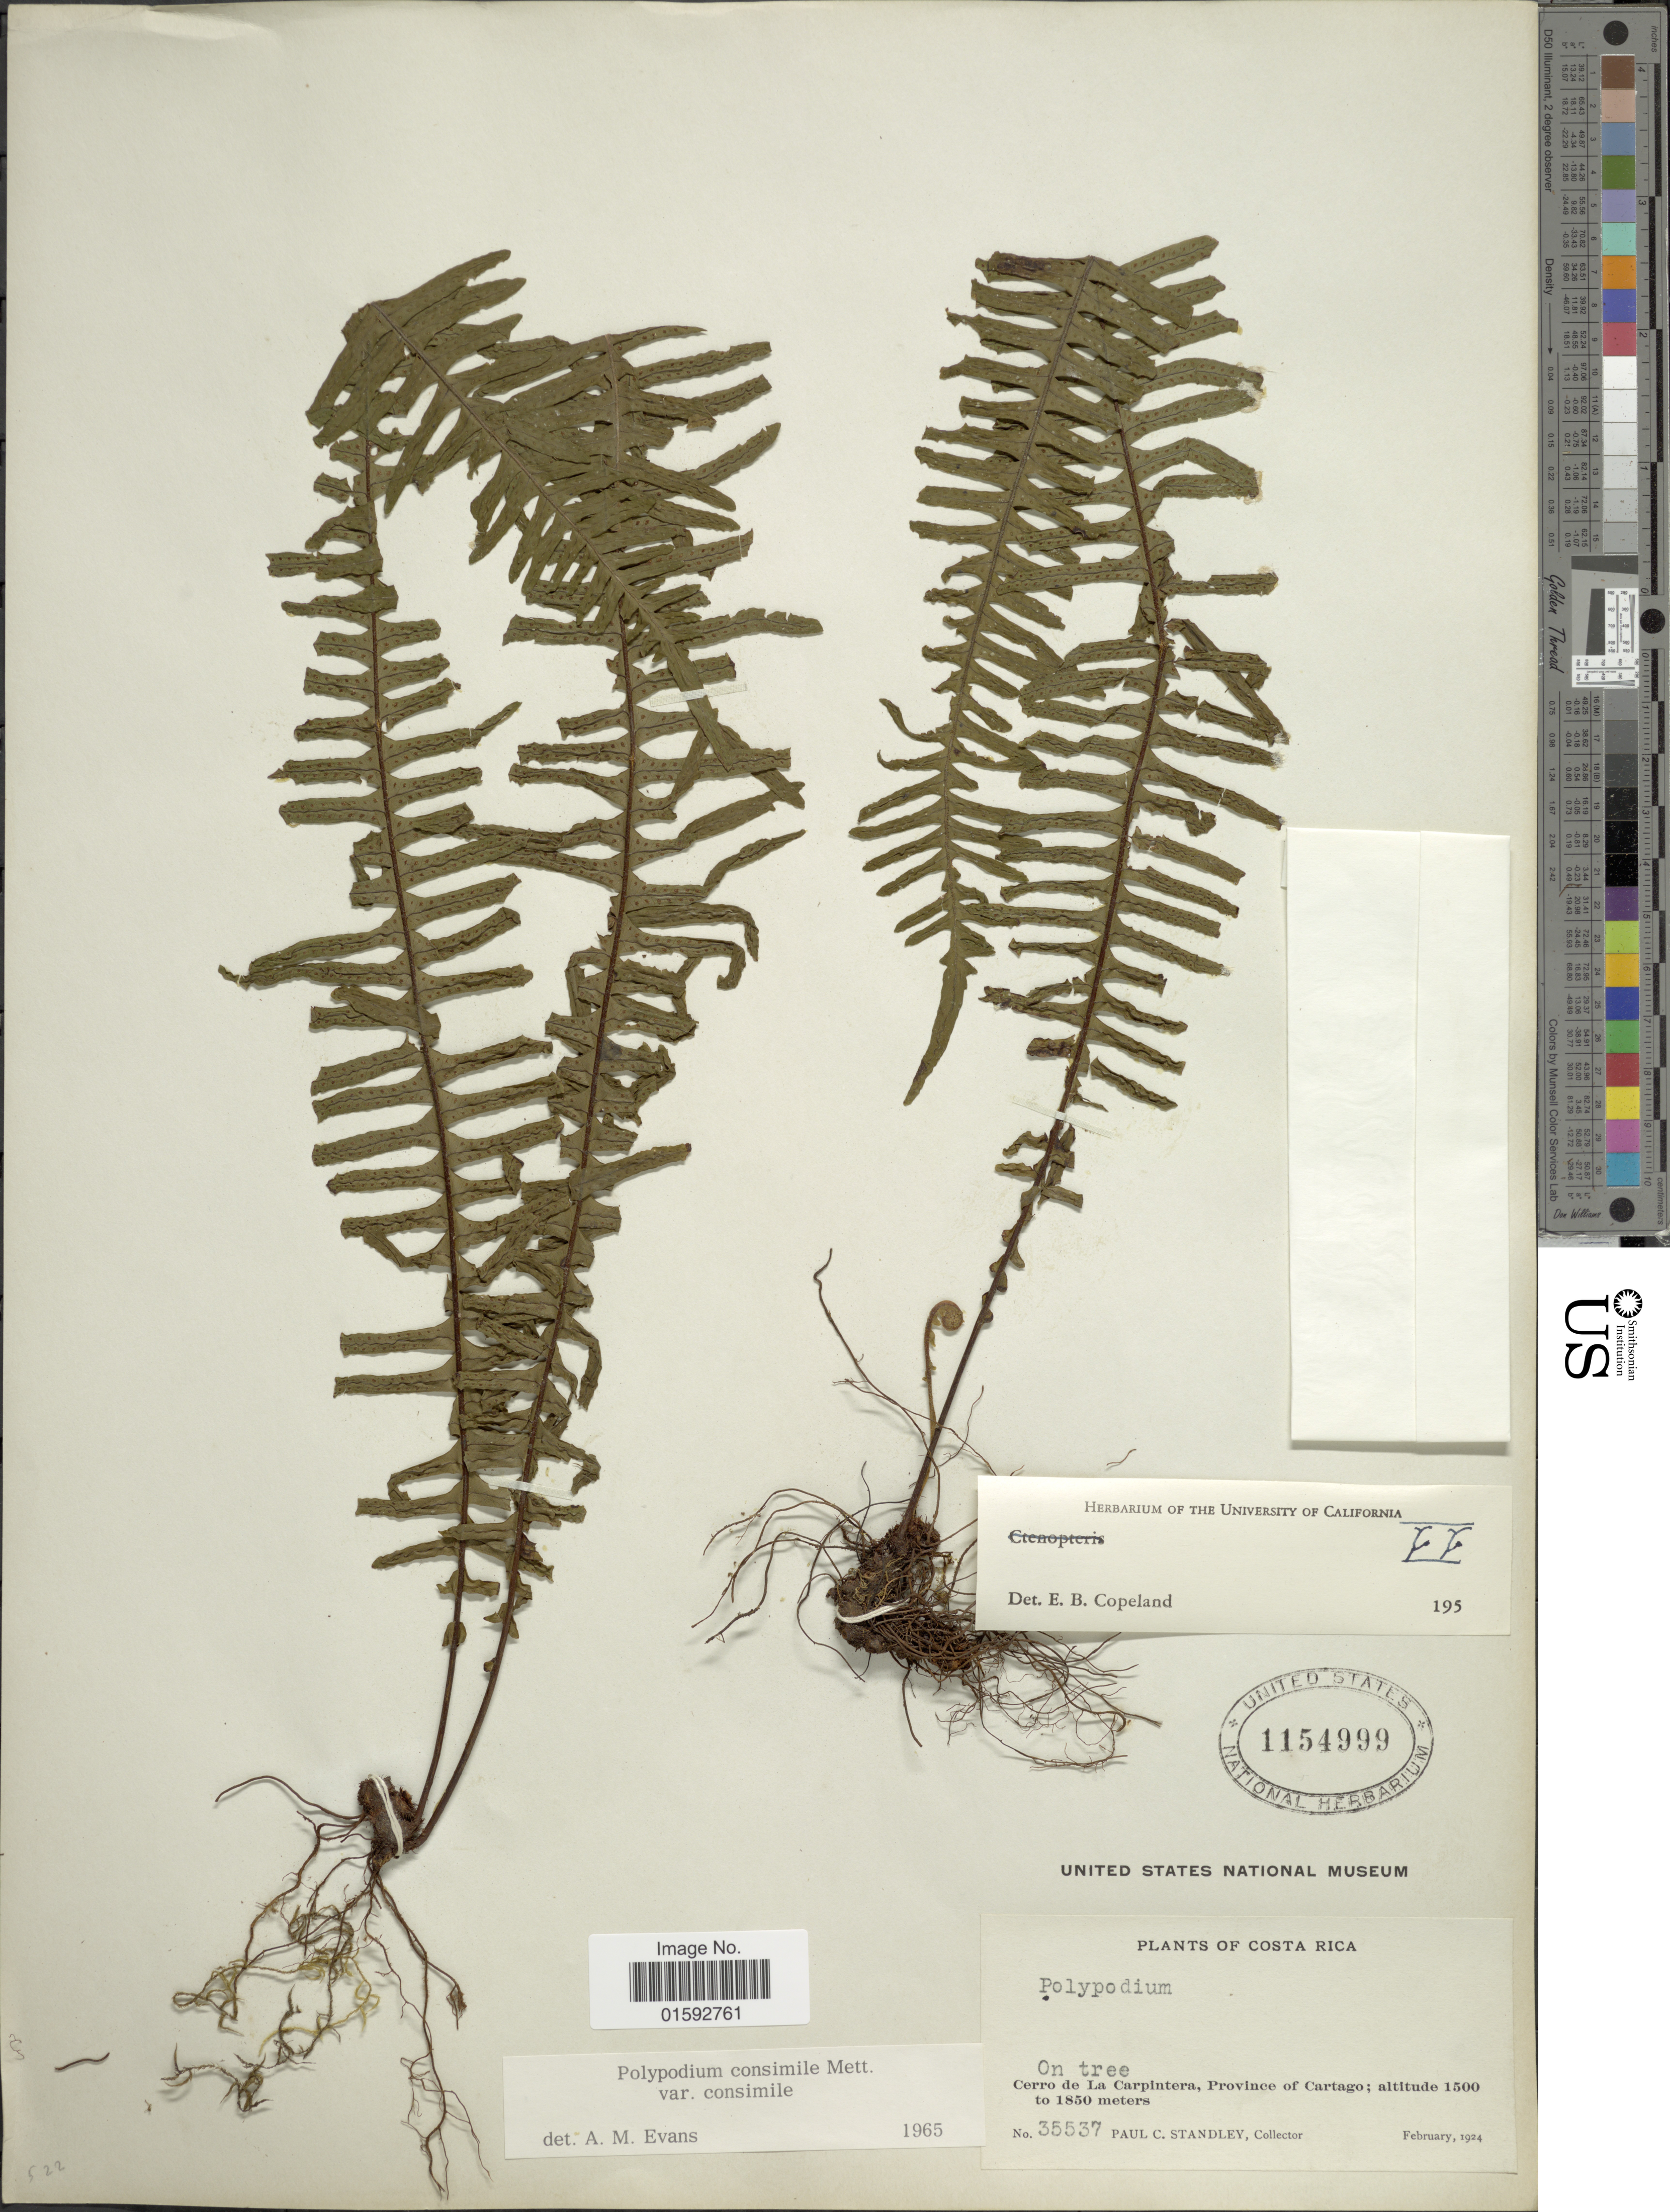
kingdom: Plantae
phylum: Tracheophyta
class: Polypodiopsida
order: Polypodiales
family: Polypodiaceae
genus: Pecluma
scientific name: Pecluma consimilis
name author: (Mett.) M.G. Price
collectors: P. C. Standley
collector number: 35537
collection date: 1924-02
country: Costa Rica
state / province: Cartago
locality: Cerro de La Carpintera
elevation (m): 1500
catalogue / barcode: US 1154999